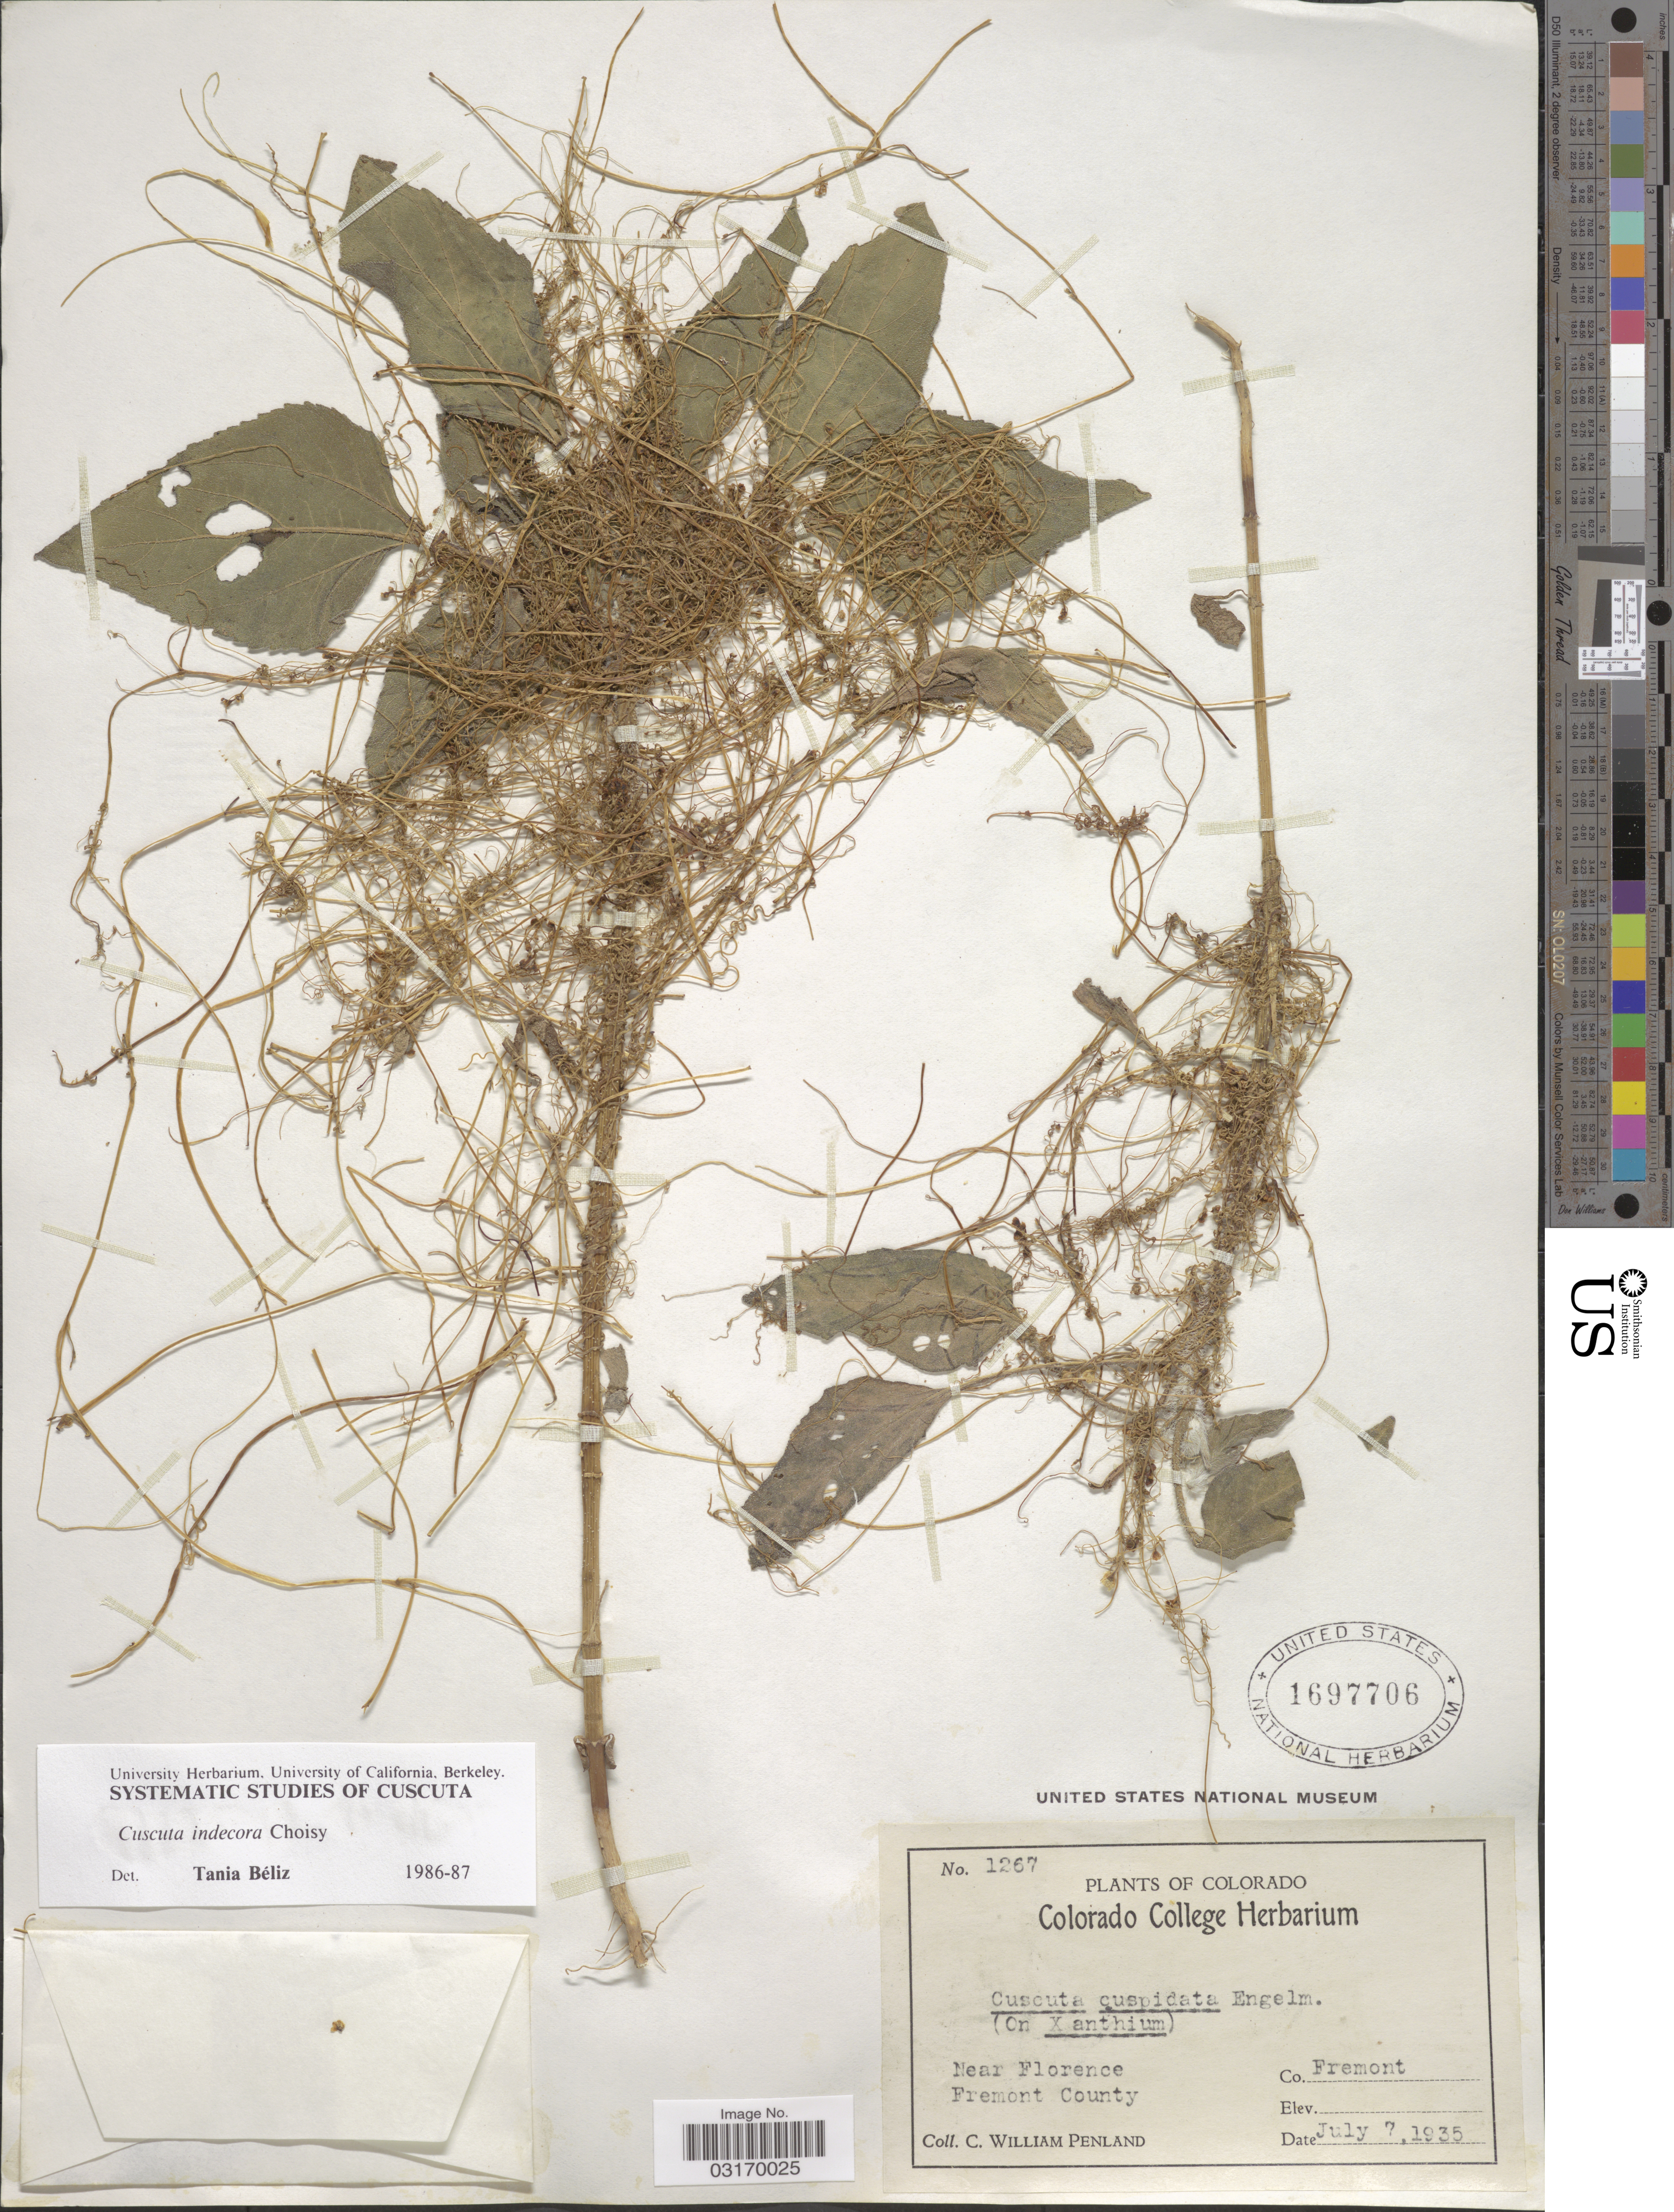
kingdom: Plantae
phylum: Tracheophyta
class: Magnoliopsida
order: Solanales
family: Convolvulaceae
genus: Cuscuta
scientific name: Cuscuta indecora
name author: Choisy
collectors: C. W. Penland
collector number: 1267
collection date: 1935-07-07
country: United States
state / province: Colorado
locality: Near Florence. Fremont County. Co. Fremont.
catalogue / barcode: US 1697706